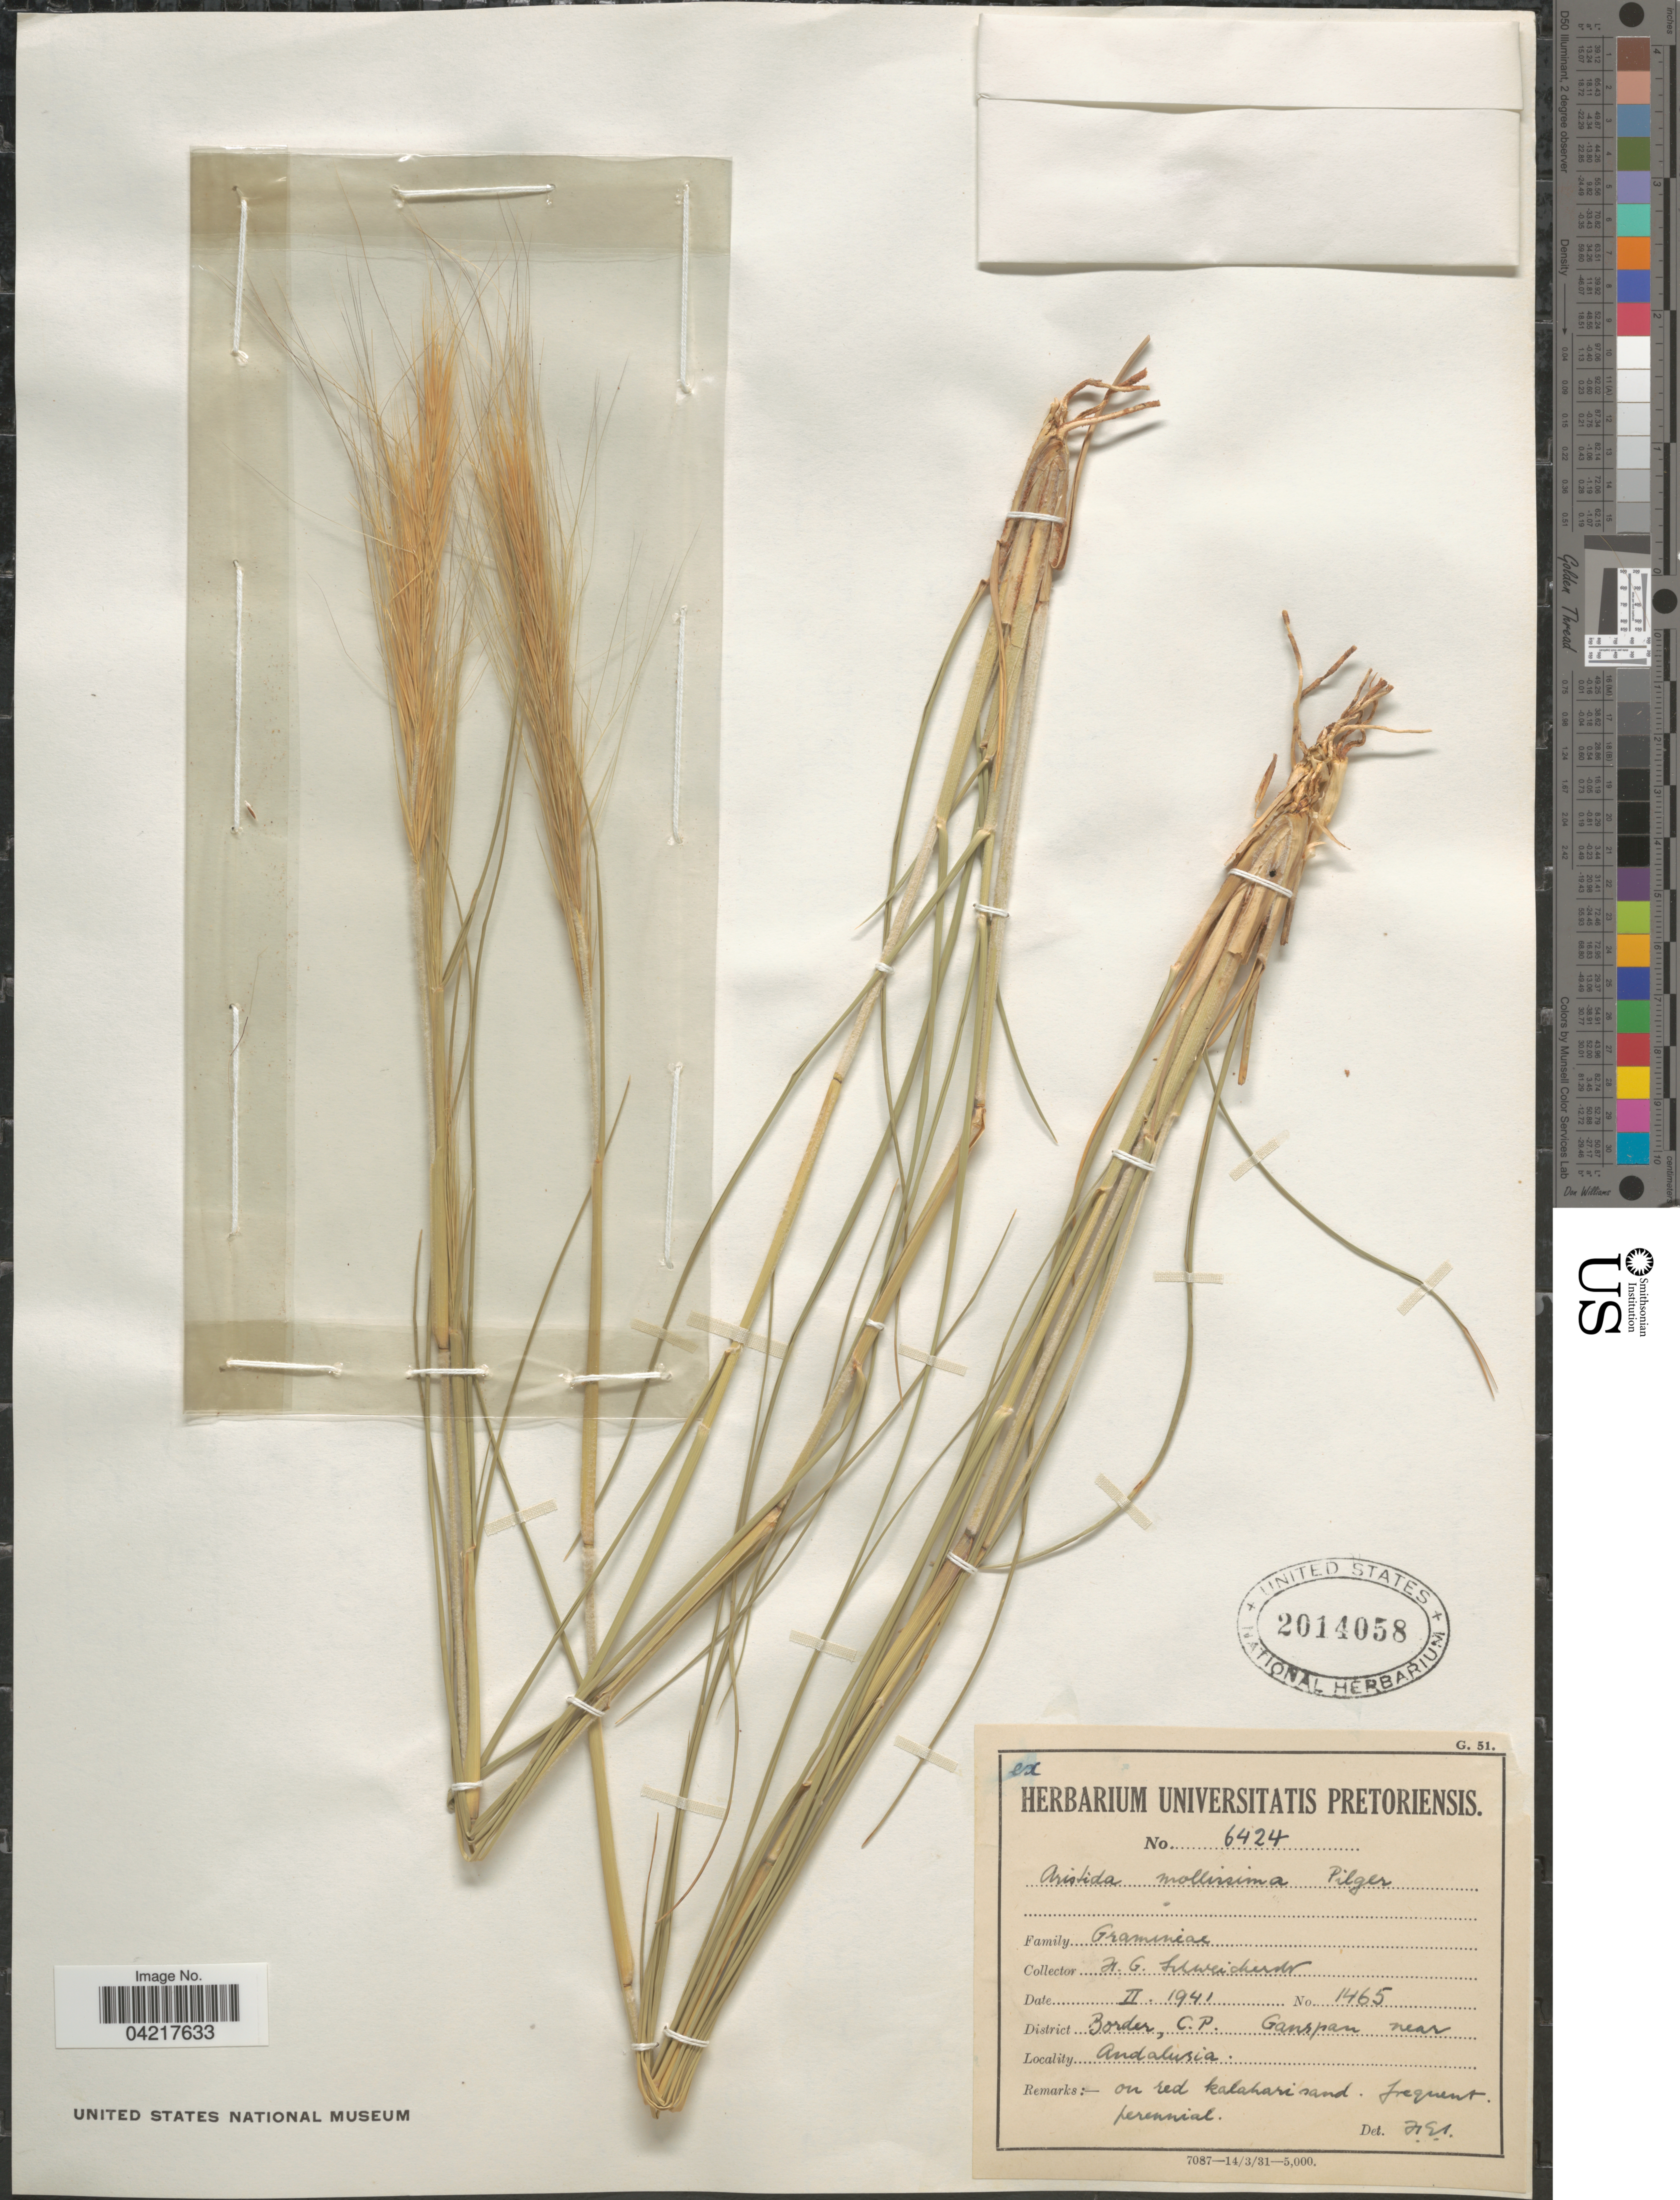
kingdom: Plantae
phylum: Tracheophyta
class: Liliopsida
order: Poales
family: Poaceae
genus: Aristida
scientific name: Aristida mollissima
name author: Pilg.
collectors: H. Schweickerdt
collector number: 1465/6424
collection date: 1941-02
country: South Africa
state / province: Northern Cape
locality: Border, C.P. Ganspan near Andalusia.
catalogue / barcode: US 2014058